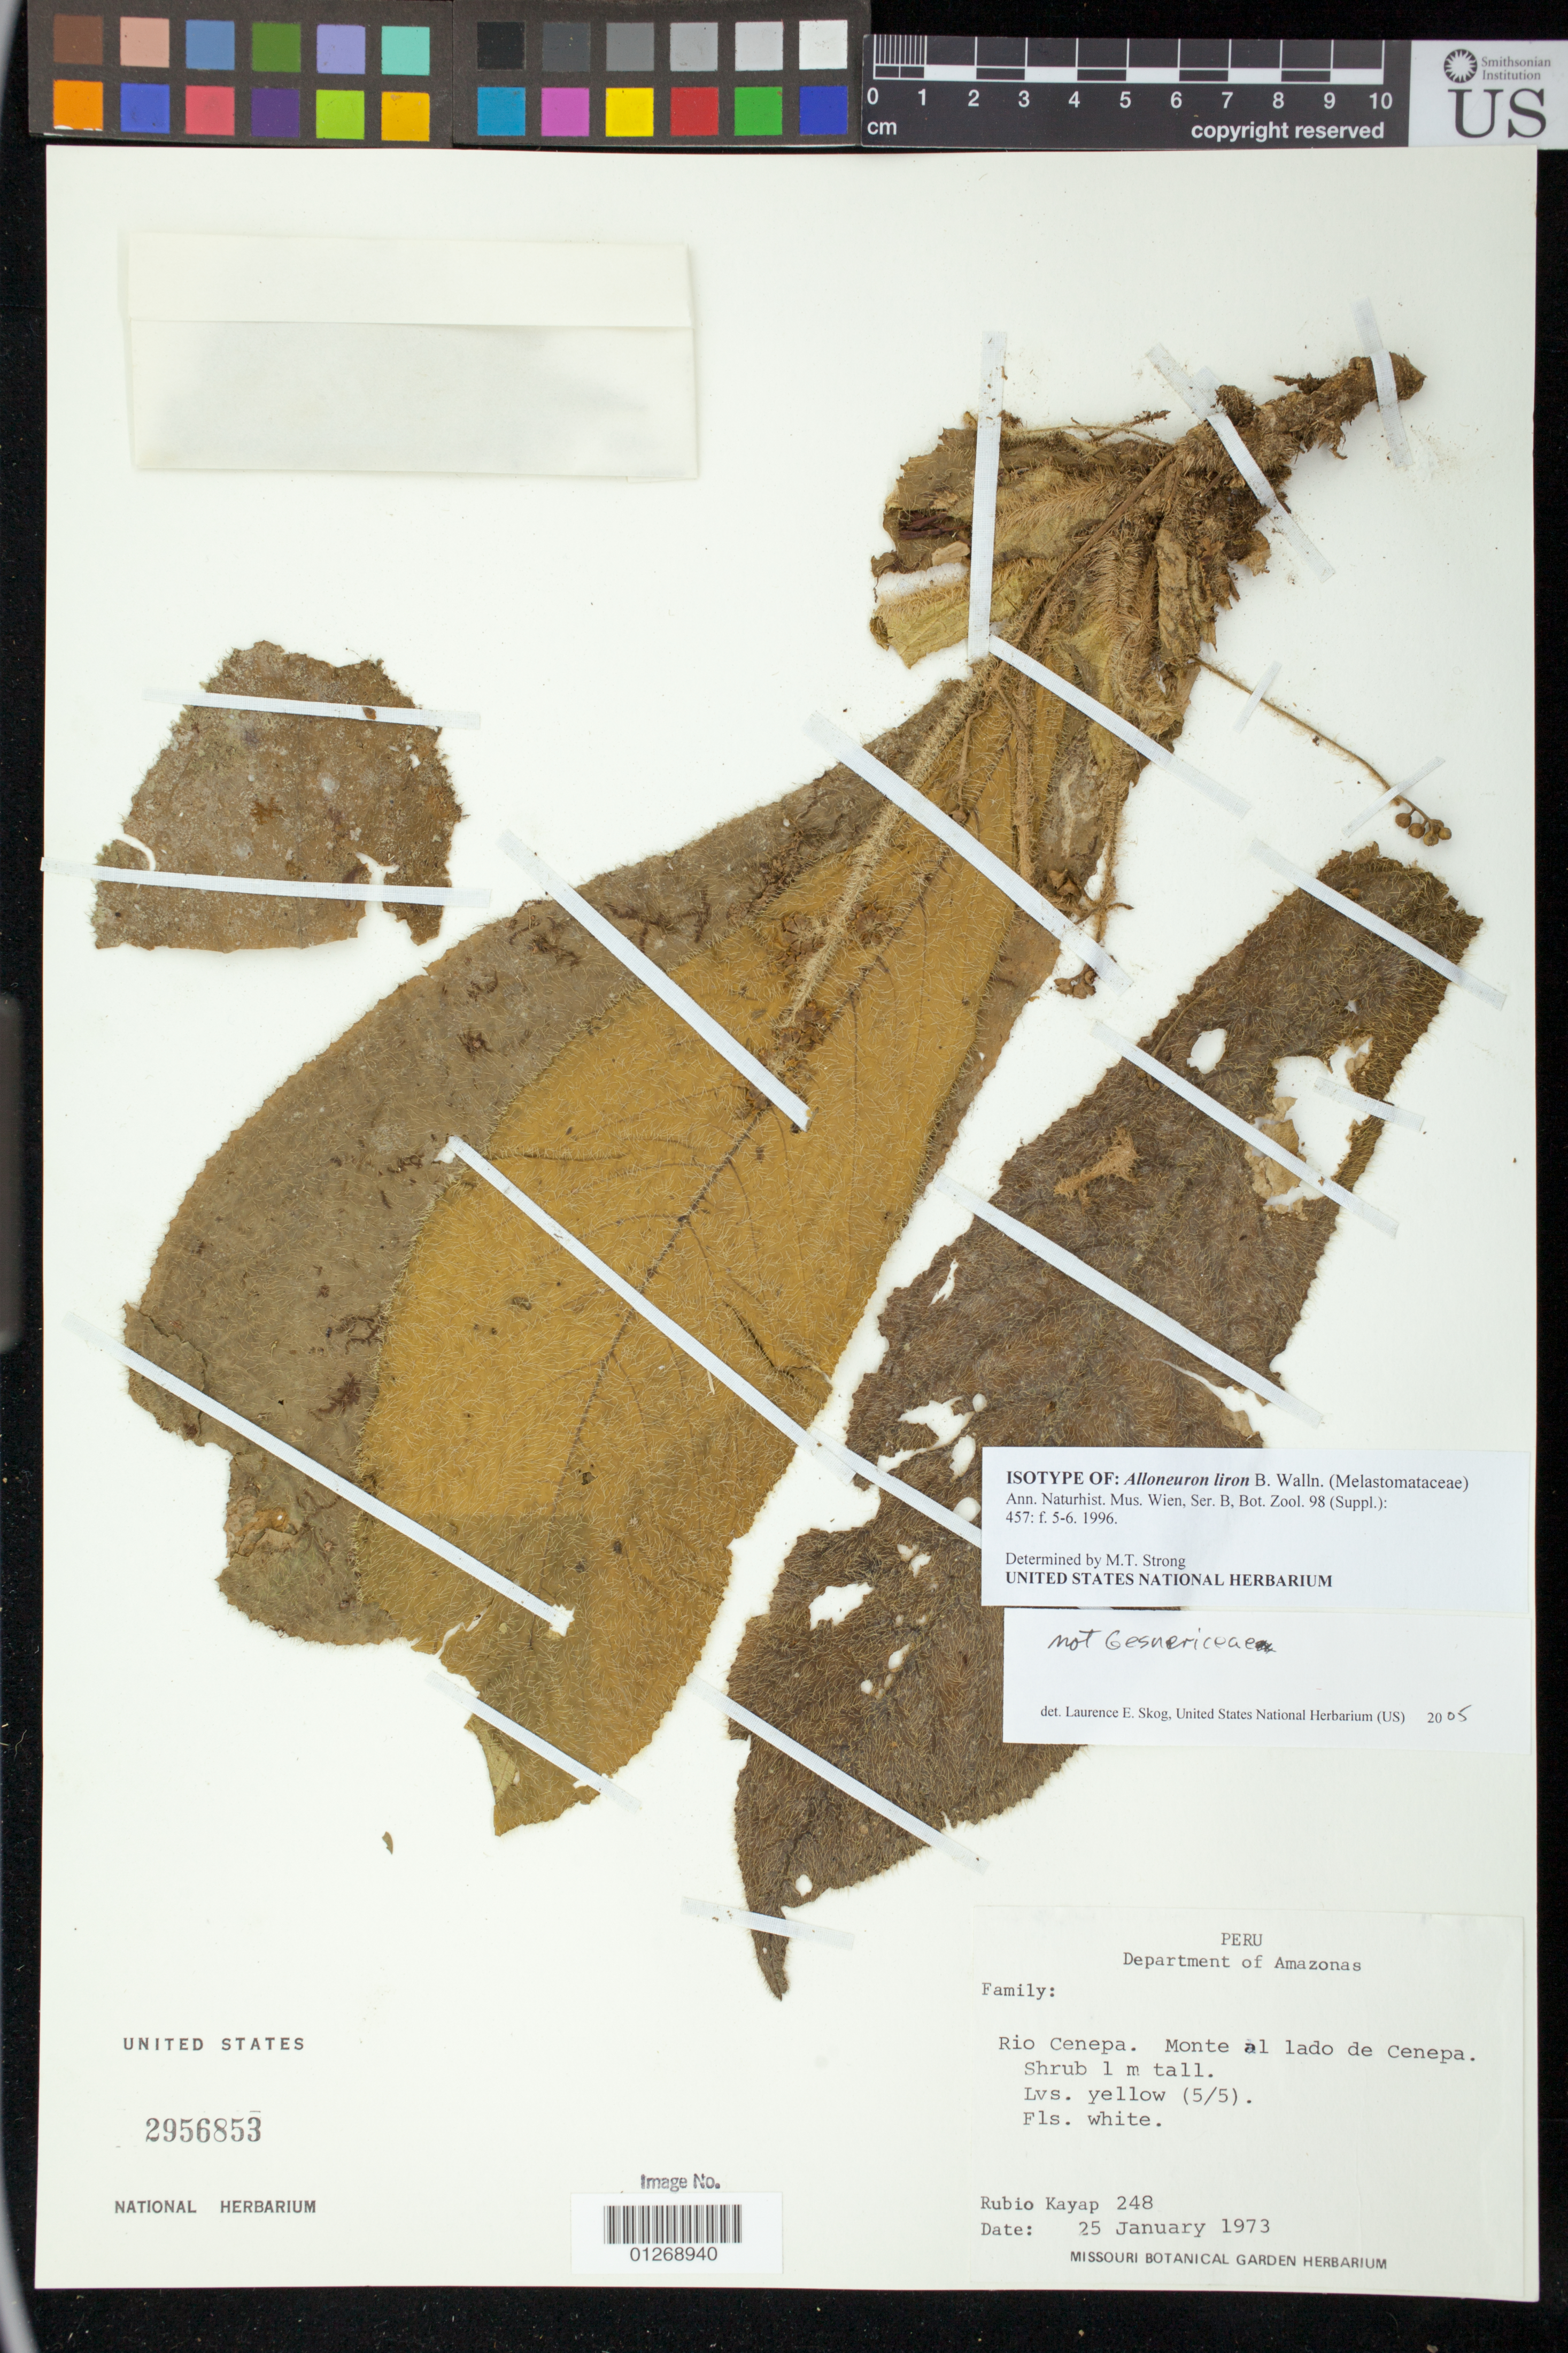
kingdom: Plantae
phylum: Tracheophyta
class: Magnoliopsida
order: Myrtales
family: Melastomataceae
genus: Alloneuron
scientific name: Alloneuron liron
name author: B. Walln.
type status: Isotype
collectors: R. Kayap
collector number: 248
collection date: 1973-01-25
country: Peru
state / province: Amazonas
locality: Department of Amazonas. Rio Cenepa. Monte al lado de Cenepa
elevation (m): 305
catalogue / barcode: US 2956853